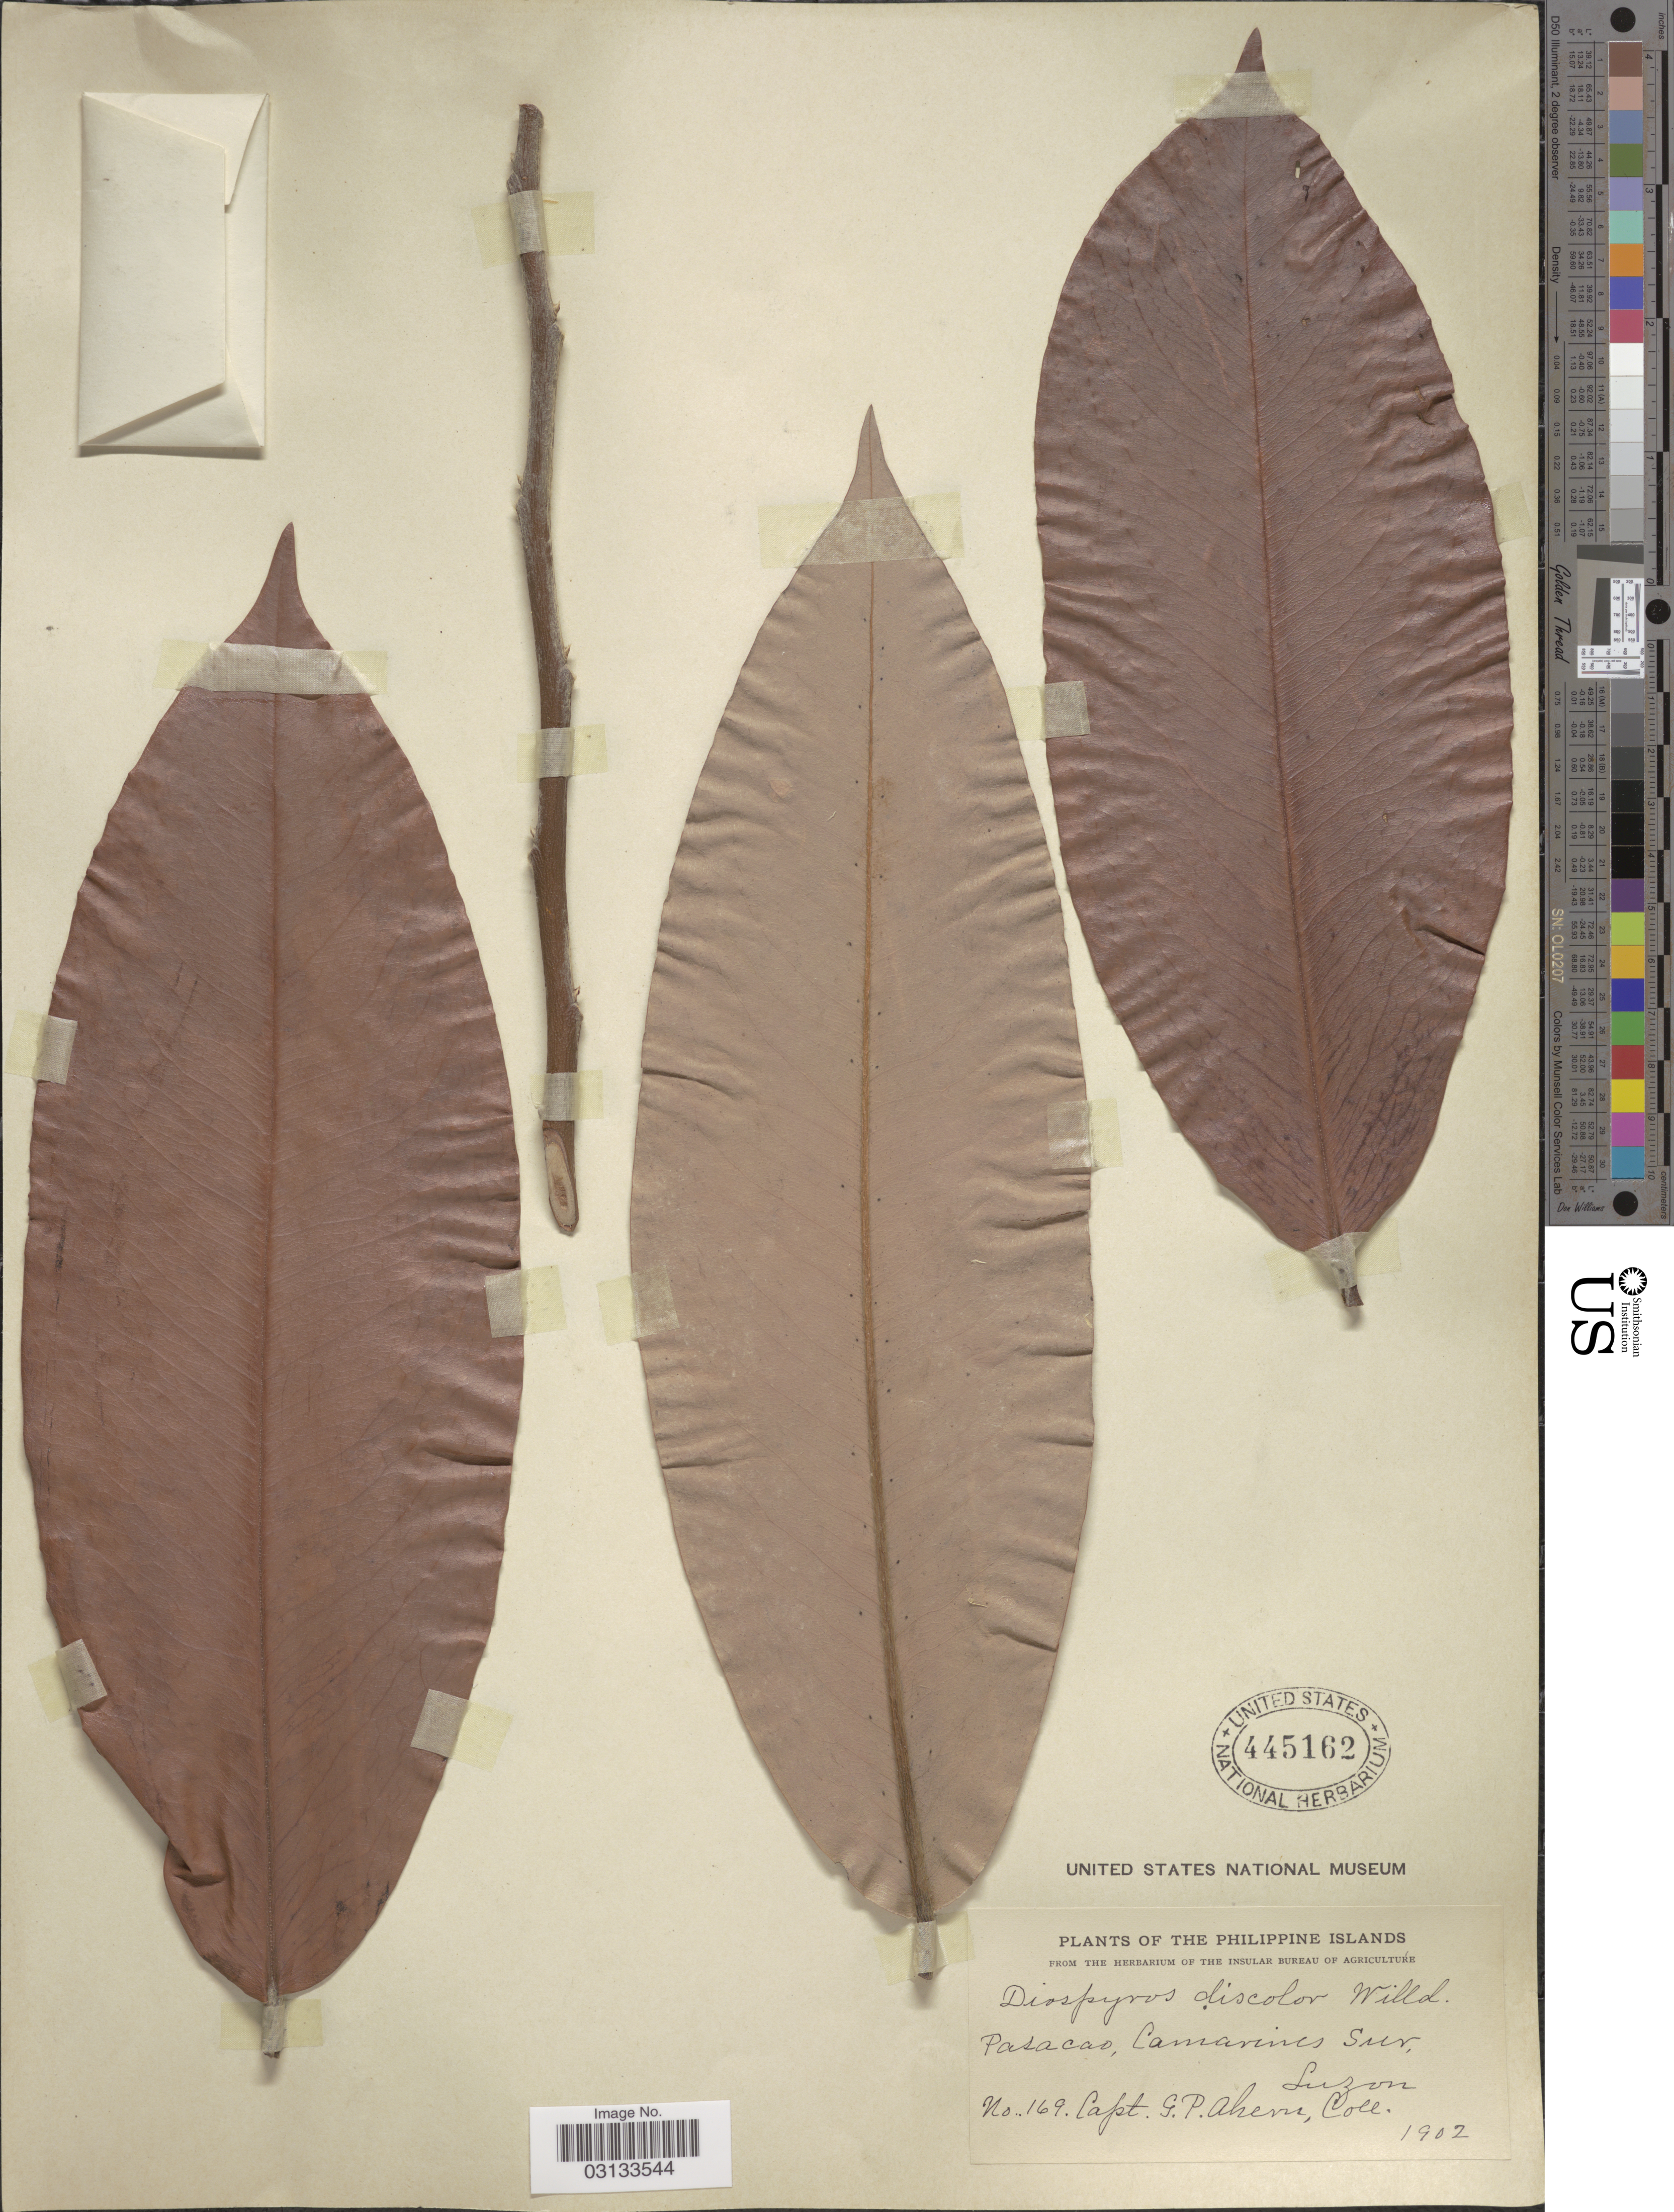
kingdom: Plantae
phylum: Tracheophyta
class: Magnoliopsida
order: Ericales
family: Ebenaceae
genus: Diospyros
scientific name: Diospyros discolor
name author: Willd.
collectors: G. Ahern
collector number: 169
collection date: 1902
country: Philippines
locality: Pasacao, Camarines Sur, Luzon.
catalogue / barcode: US 445162